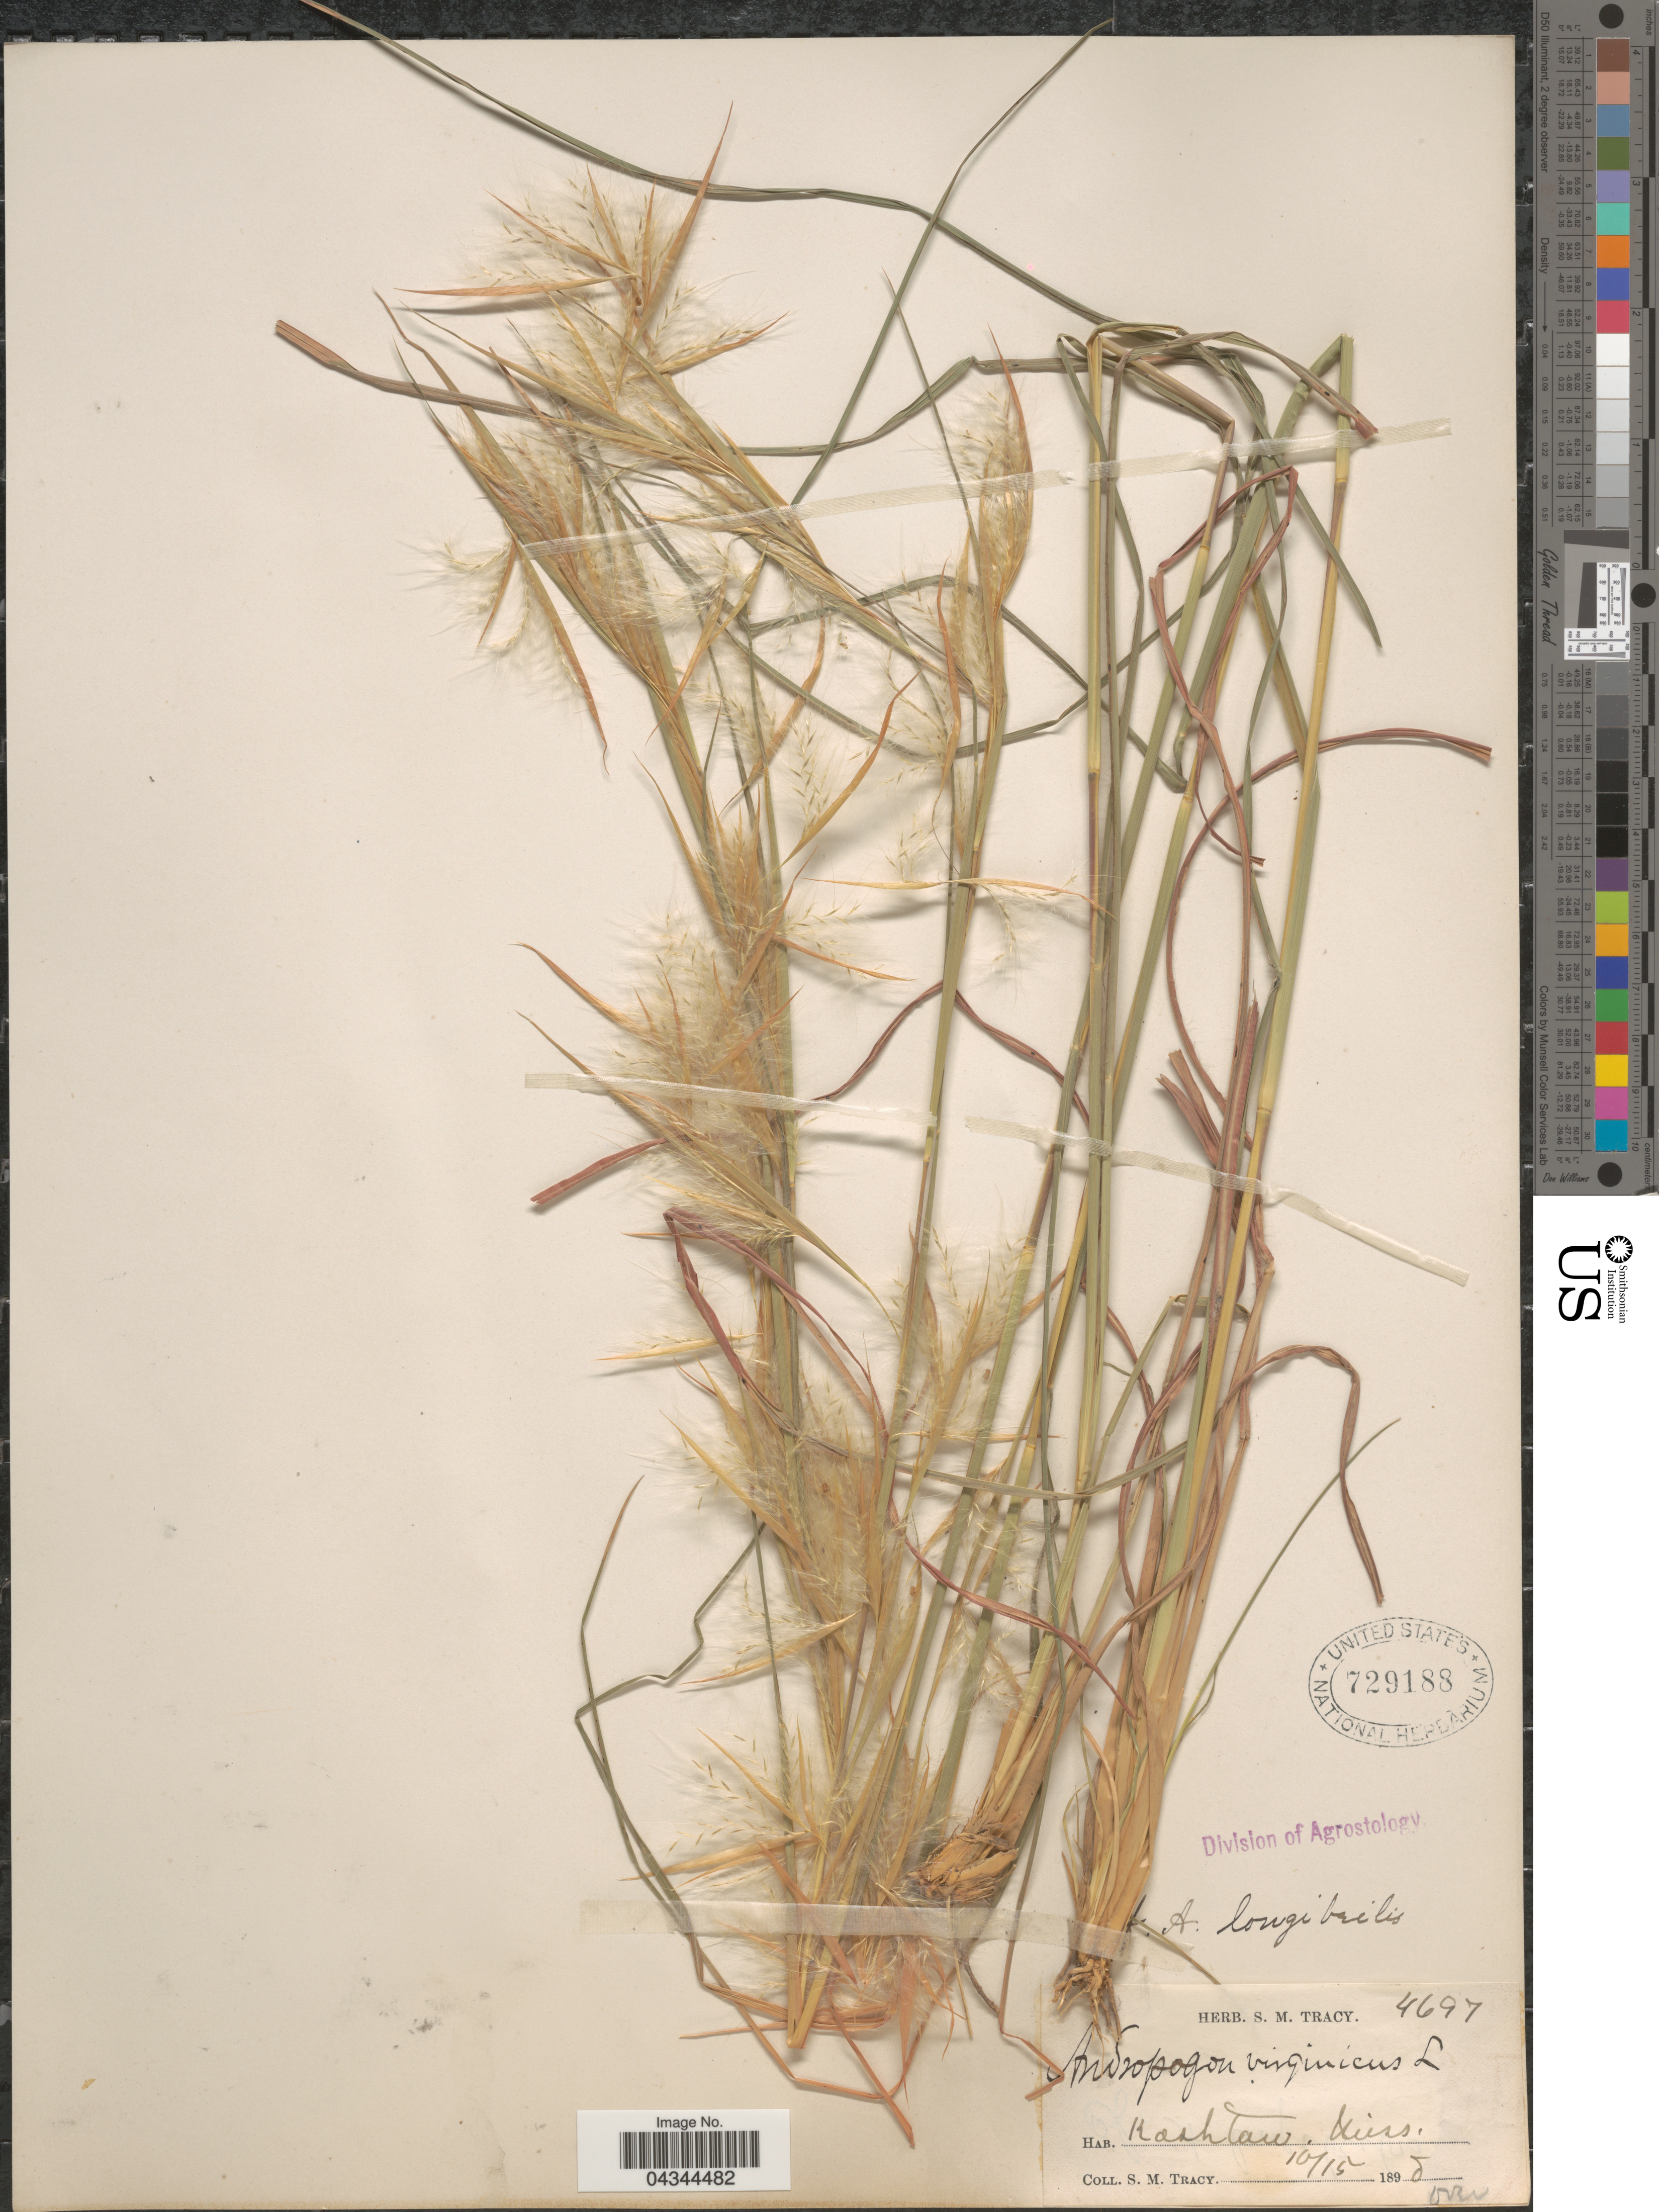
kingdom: Plantae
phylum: Tracheophyta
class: Liliopsida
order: Poales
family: Poaceae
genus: Andropogon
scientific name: Andropogon virginicus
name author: L.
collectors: S. M. Tracy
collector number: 4697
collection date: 1898-10-15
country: United States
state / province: Mississippi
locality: Kashtaw.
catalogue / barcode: US 729188